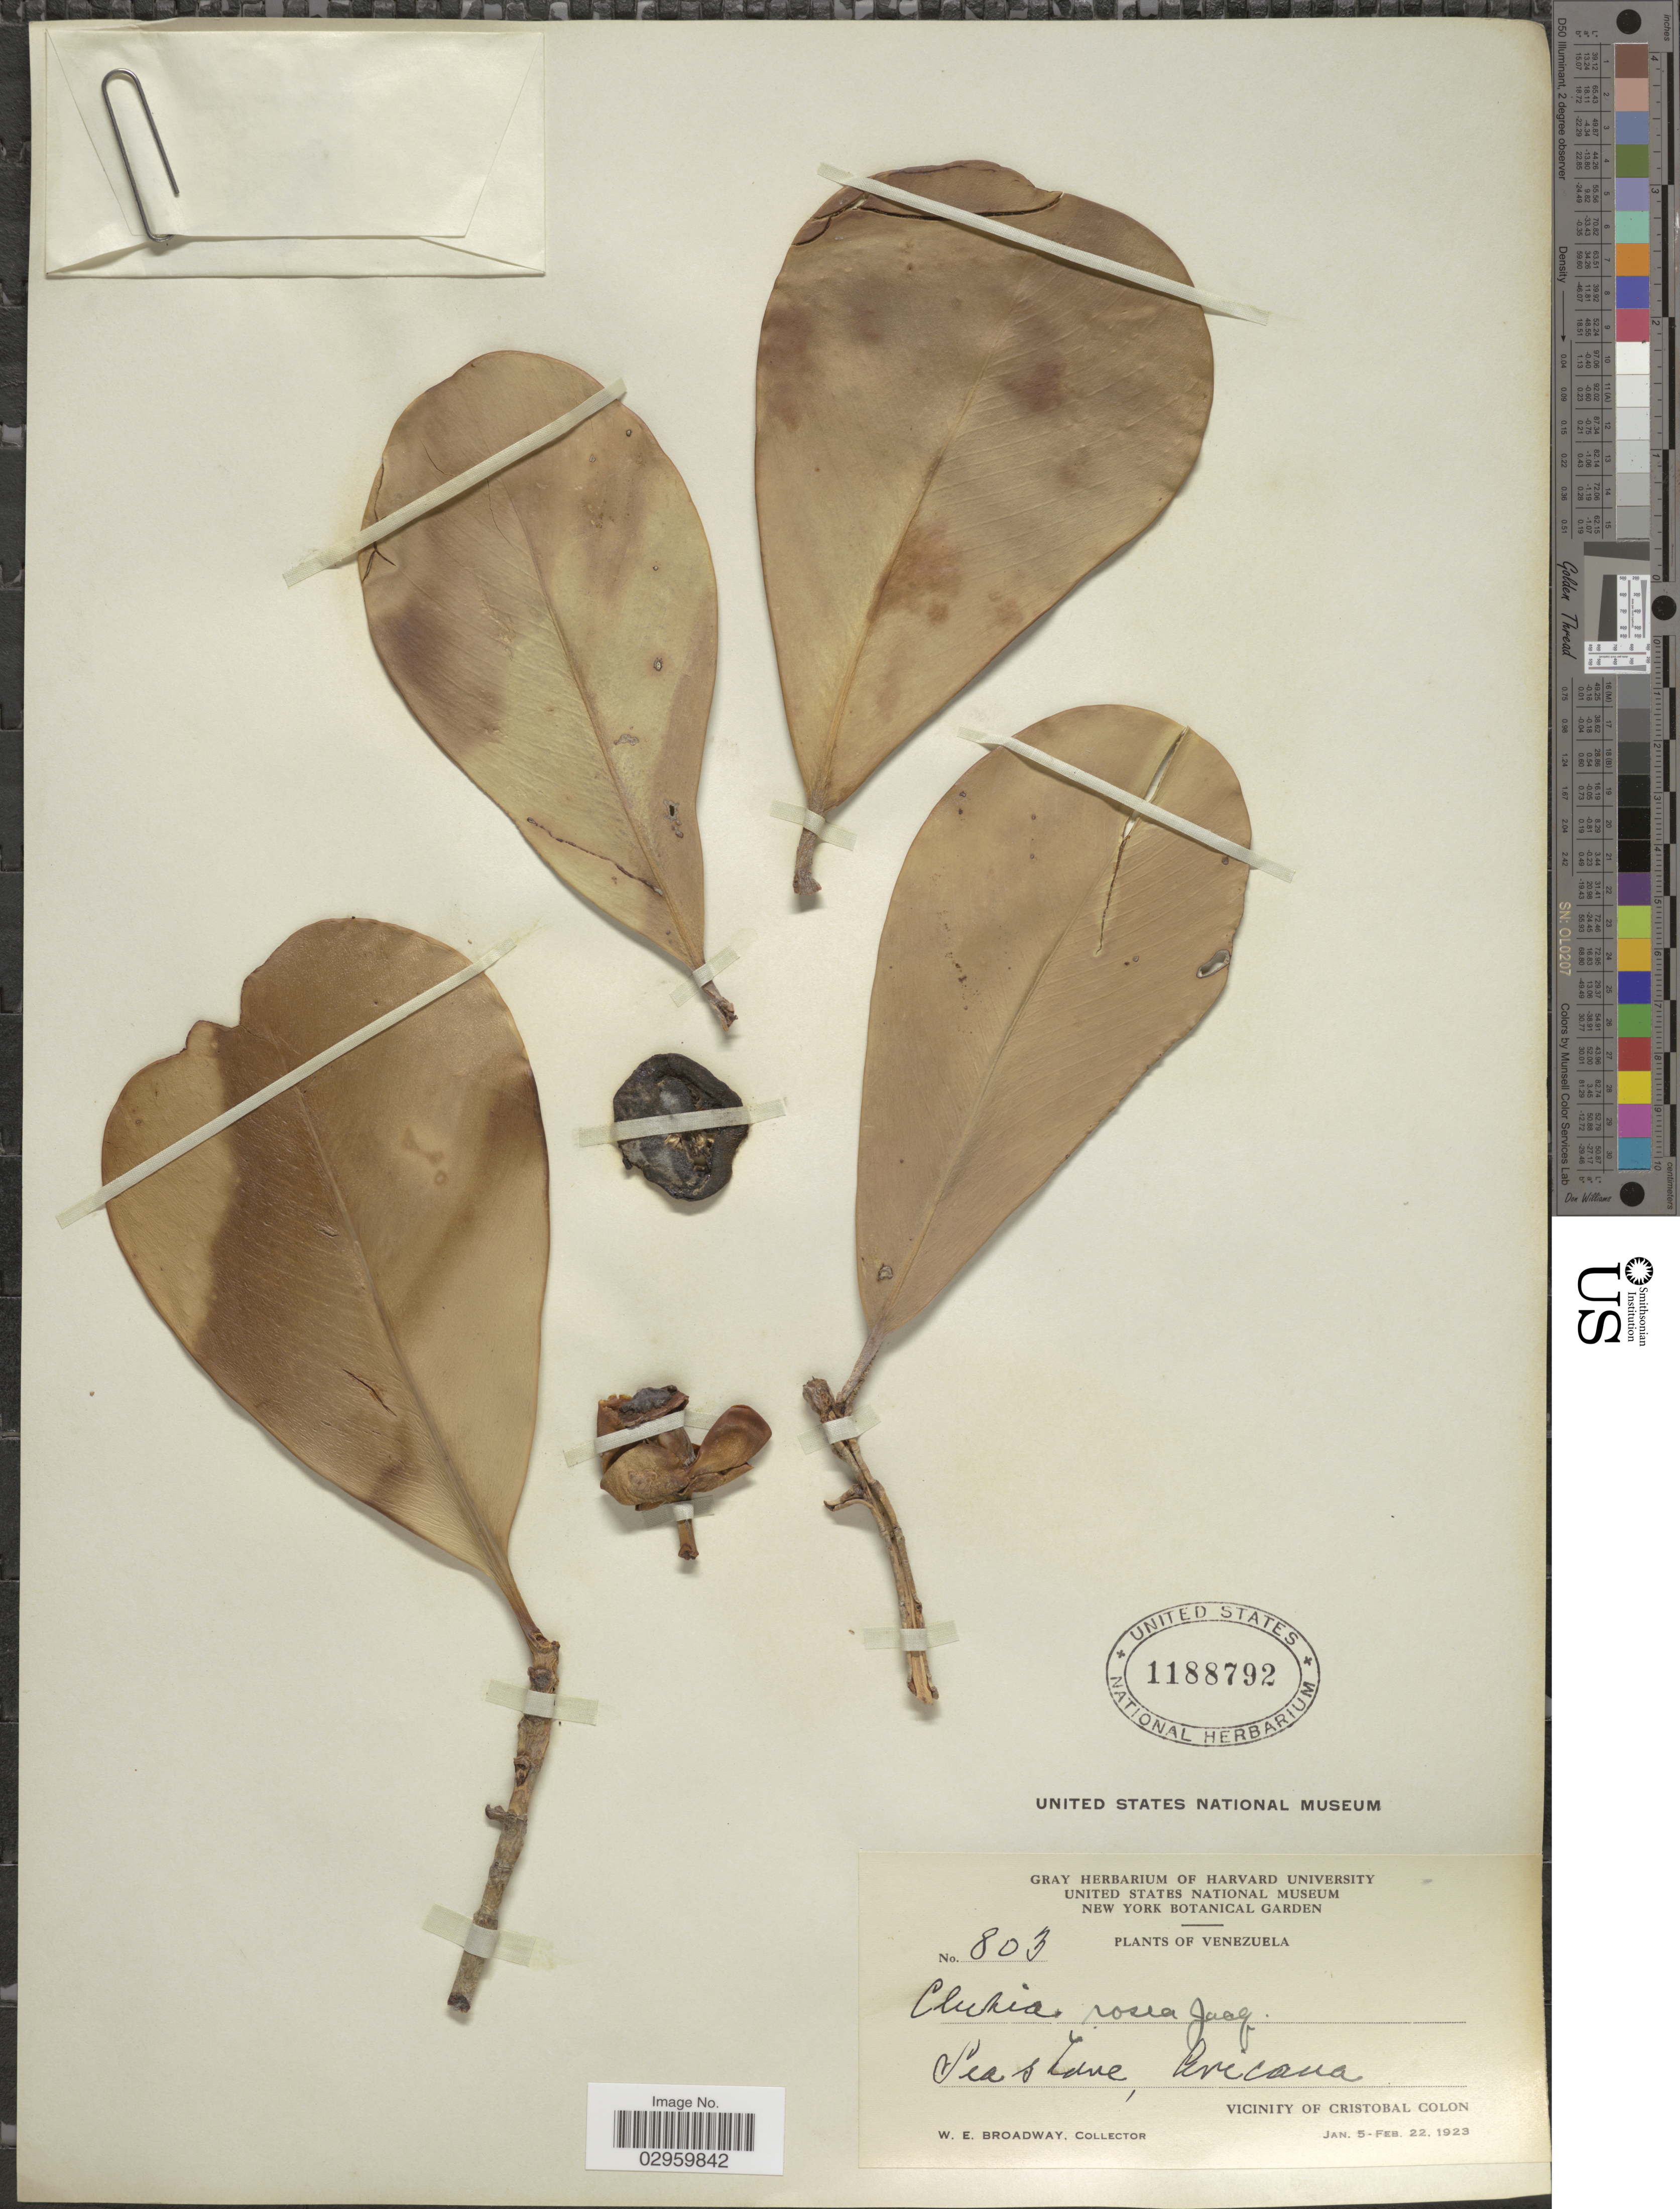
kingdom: Plantae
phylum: Tracheophyta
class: Magnoliopsida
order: Malpighiales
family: Clusiaceae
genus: Clusia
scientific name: Clusia sp.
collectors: W. E. Broadway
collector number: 803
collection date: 1923-01-05/1923-02-22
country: Venezuela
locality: Sea s Lane, Aricana, Vicinity of Cristobal Colon.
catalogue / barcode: US 1188792